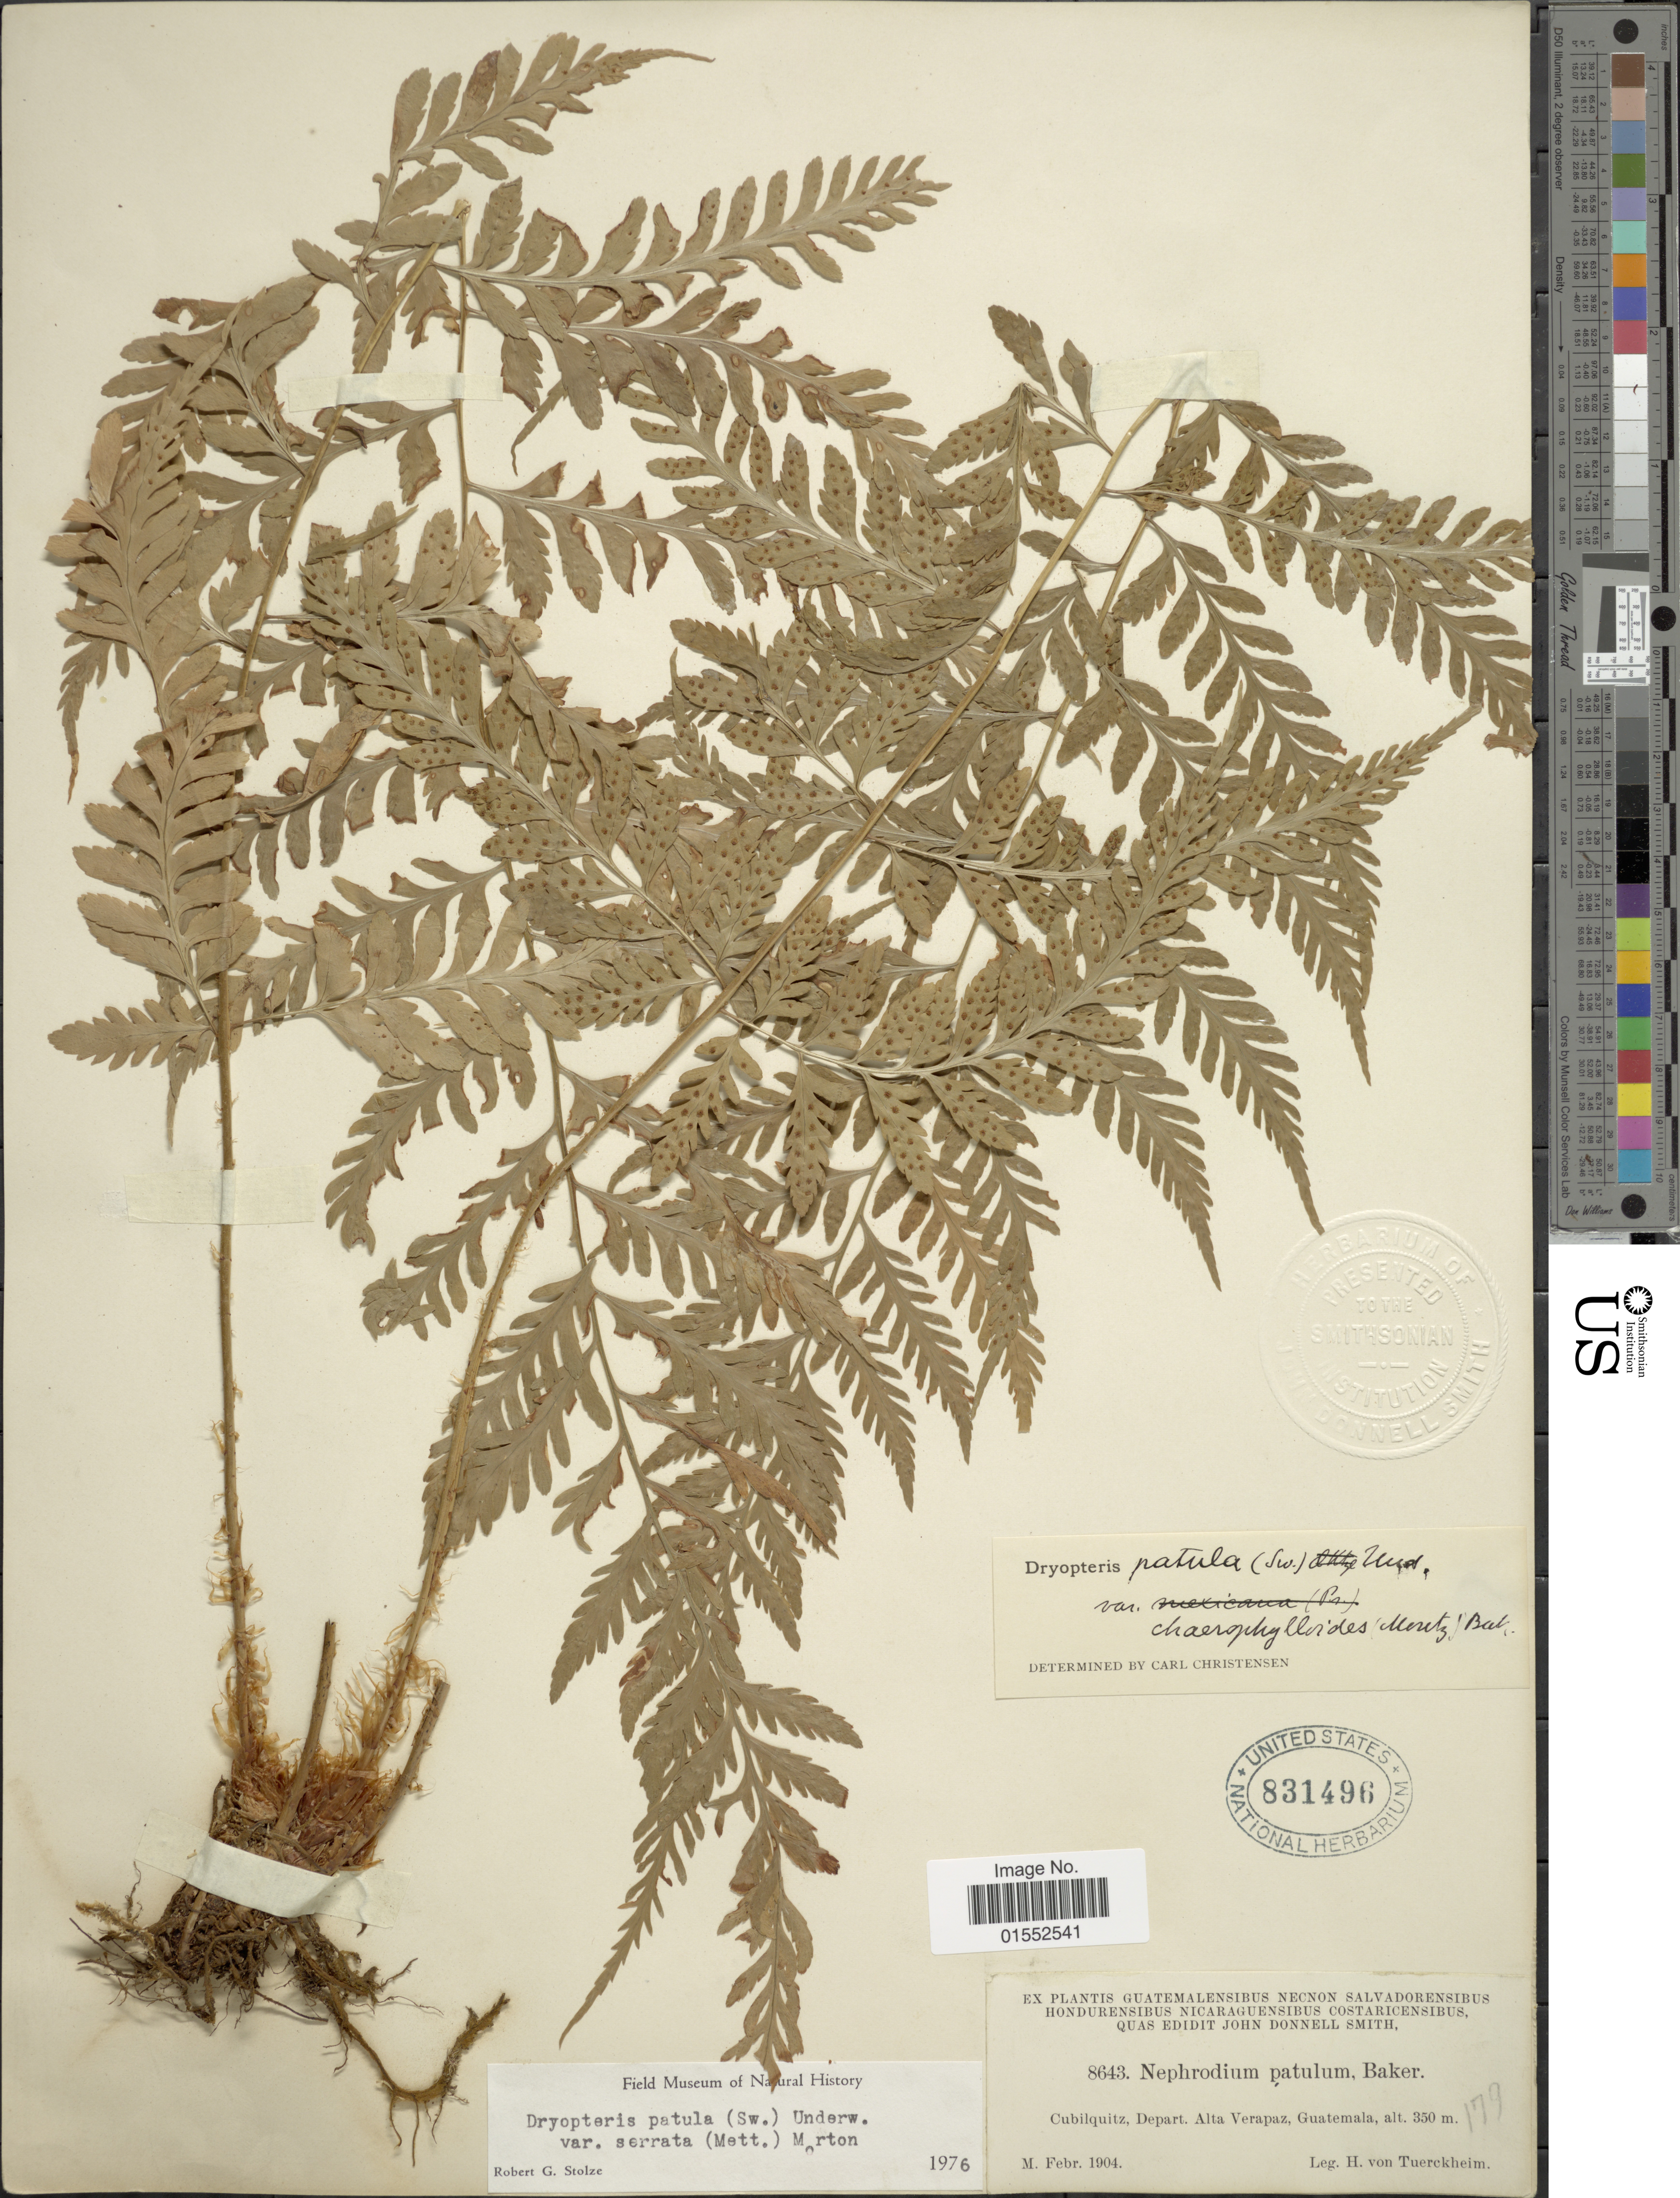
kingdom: Plantae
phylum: Tracheophyta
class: Polypodiopsida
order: Polypodiales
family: Dryopteridaceae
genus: Dryopteris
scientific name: Dryopteris patula var. serrata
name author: (Mett.) C.V. Morton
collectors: H. von Türckheim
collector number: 8643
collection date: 1904-02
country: Guatemala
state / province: Alta Verapaz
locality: Cubilquitz, depart. Alta Verapaz, Guatemala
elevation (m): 350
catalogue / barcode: US 831496